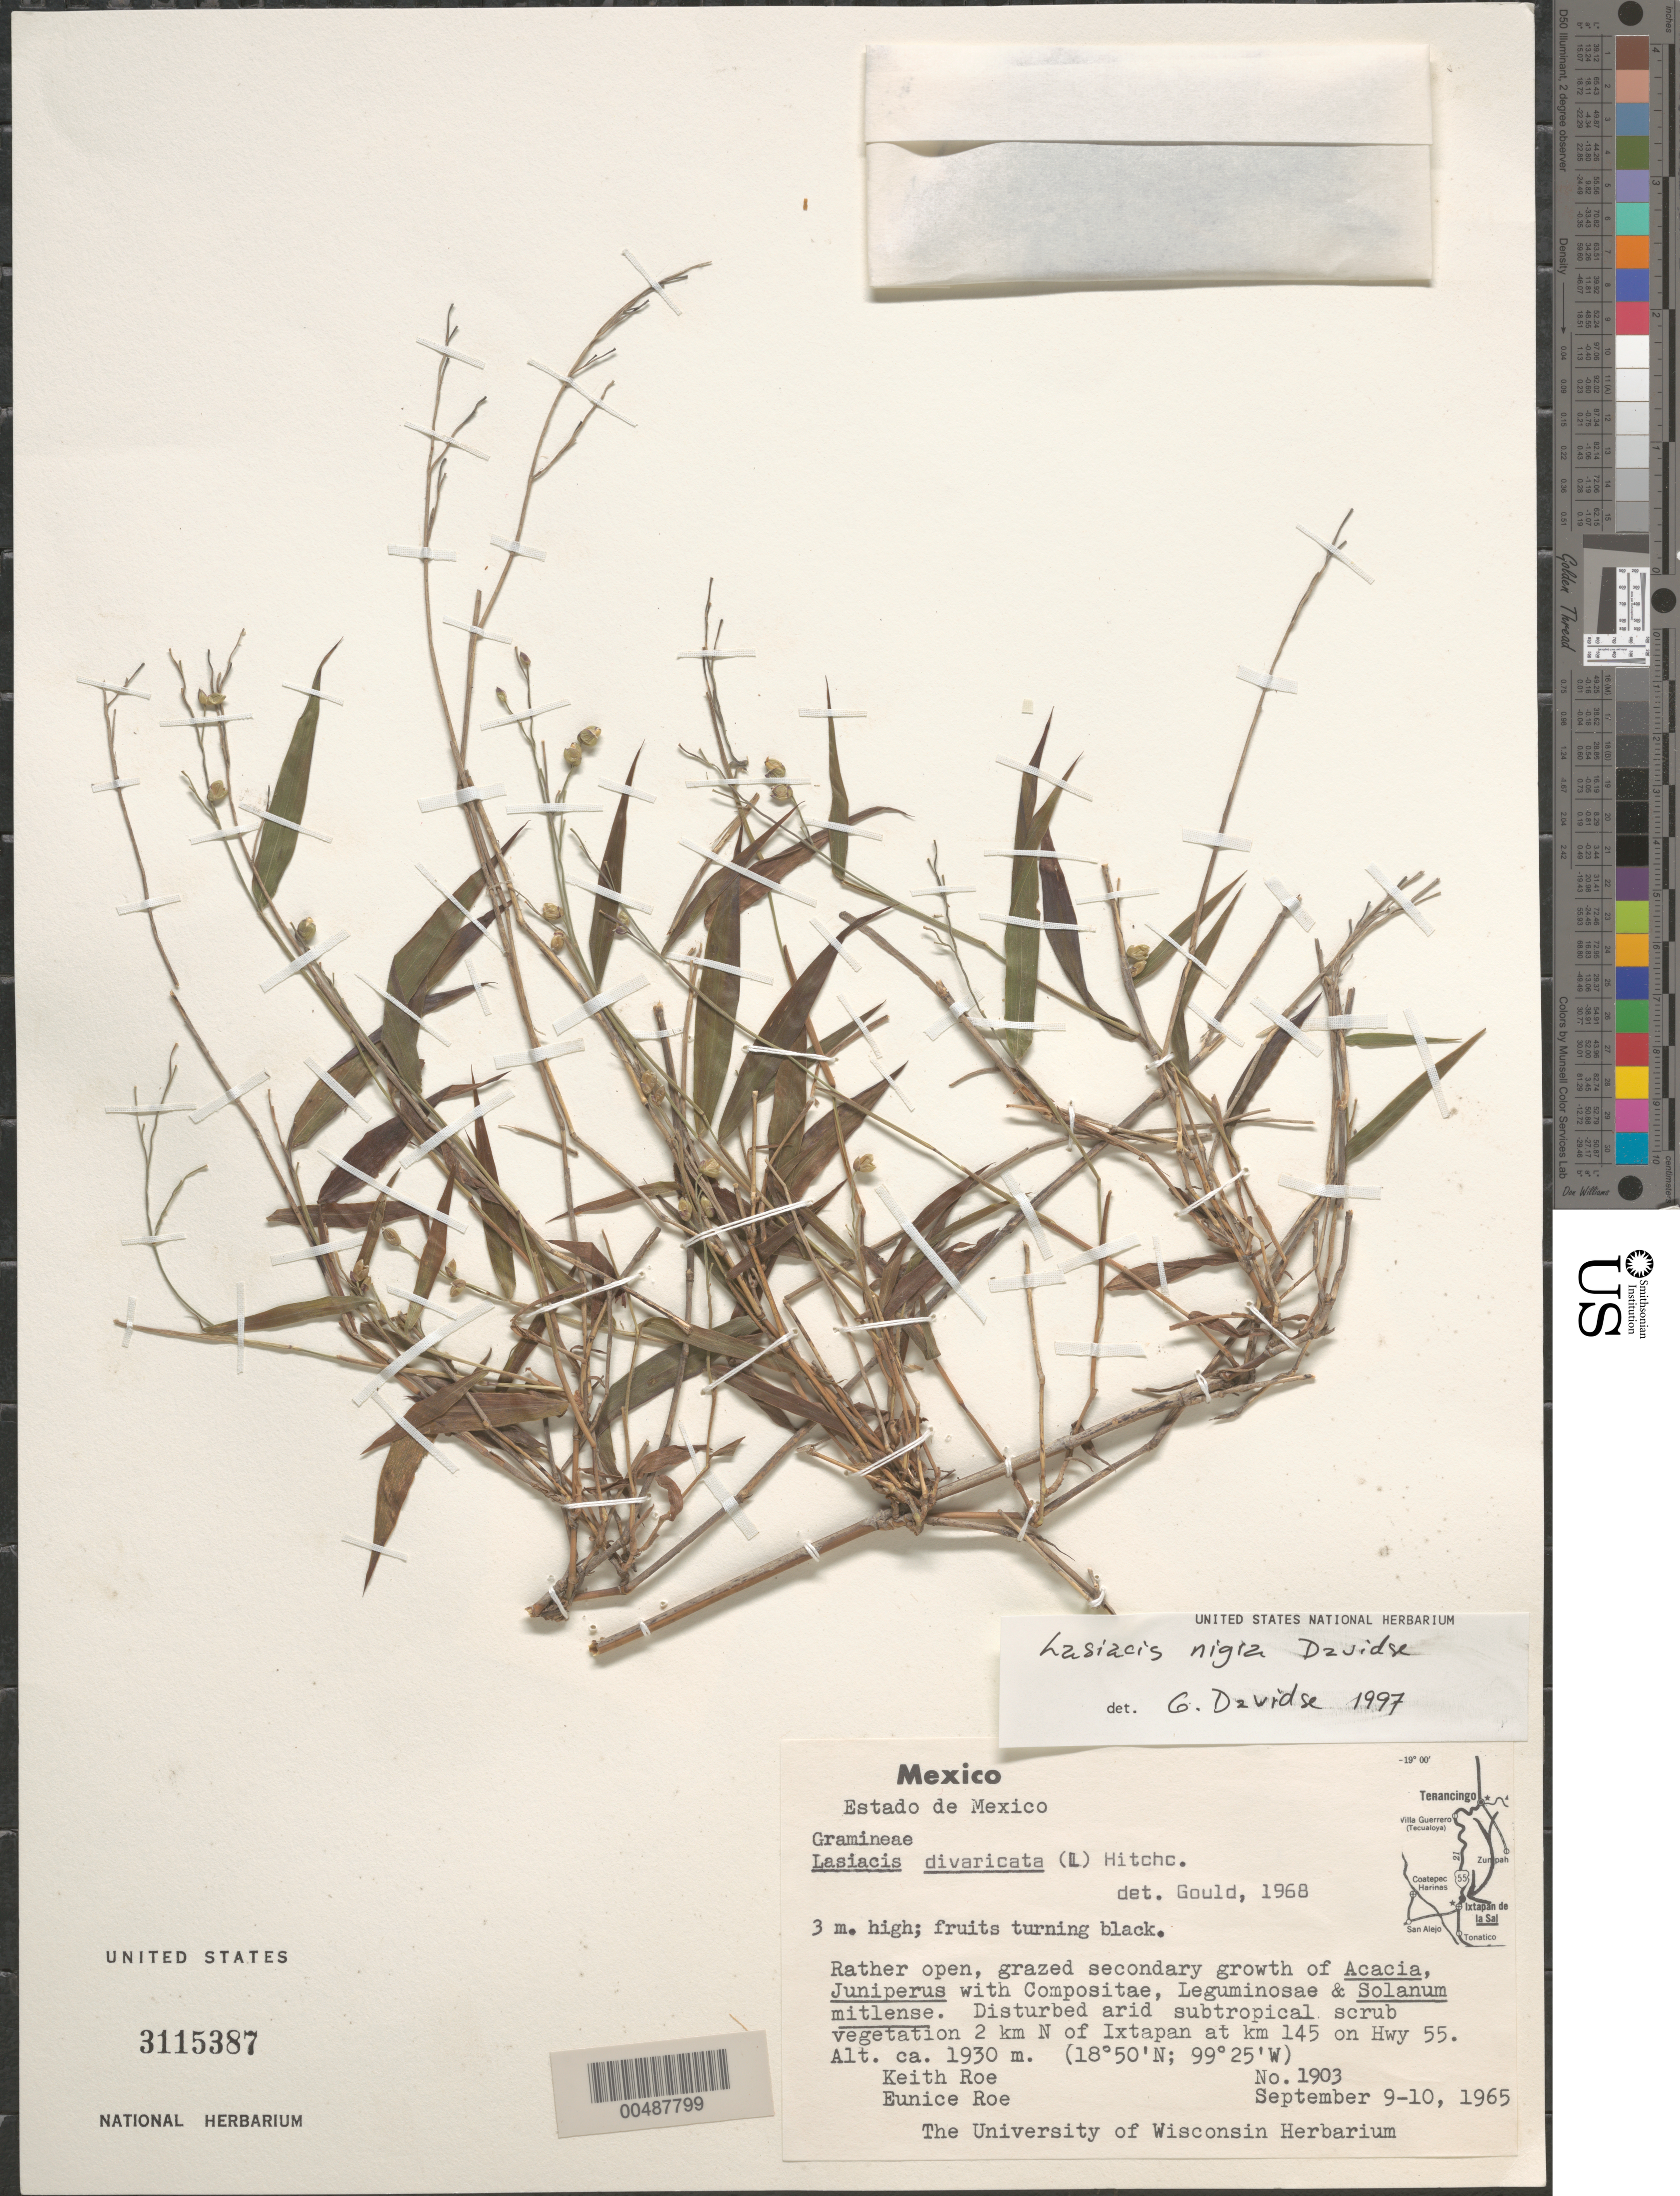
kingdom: Plantae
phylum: Tracheophyta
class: Liliopsida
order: Poales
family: Poaceae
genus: Lasiacis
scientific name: Lasiacis maxonii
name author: Swallen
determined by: Davidse, Gerrit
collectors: K. E. Roe & E. Roe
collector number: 1903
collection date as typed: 9 Sep 1965 to 10 Sep 1965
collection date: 1965-09-09/1965-09-10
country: Mexico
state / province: México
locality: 2 km N of Ixtapan at km 145 on Hwy 55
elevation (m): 1930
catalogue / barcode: US 3115387